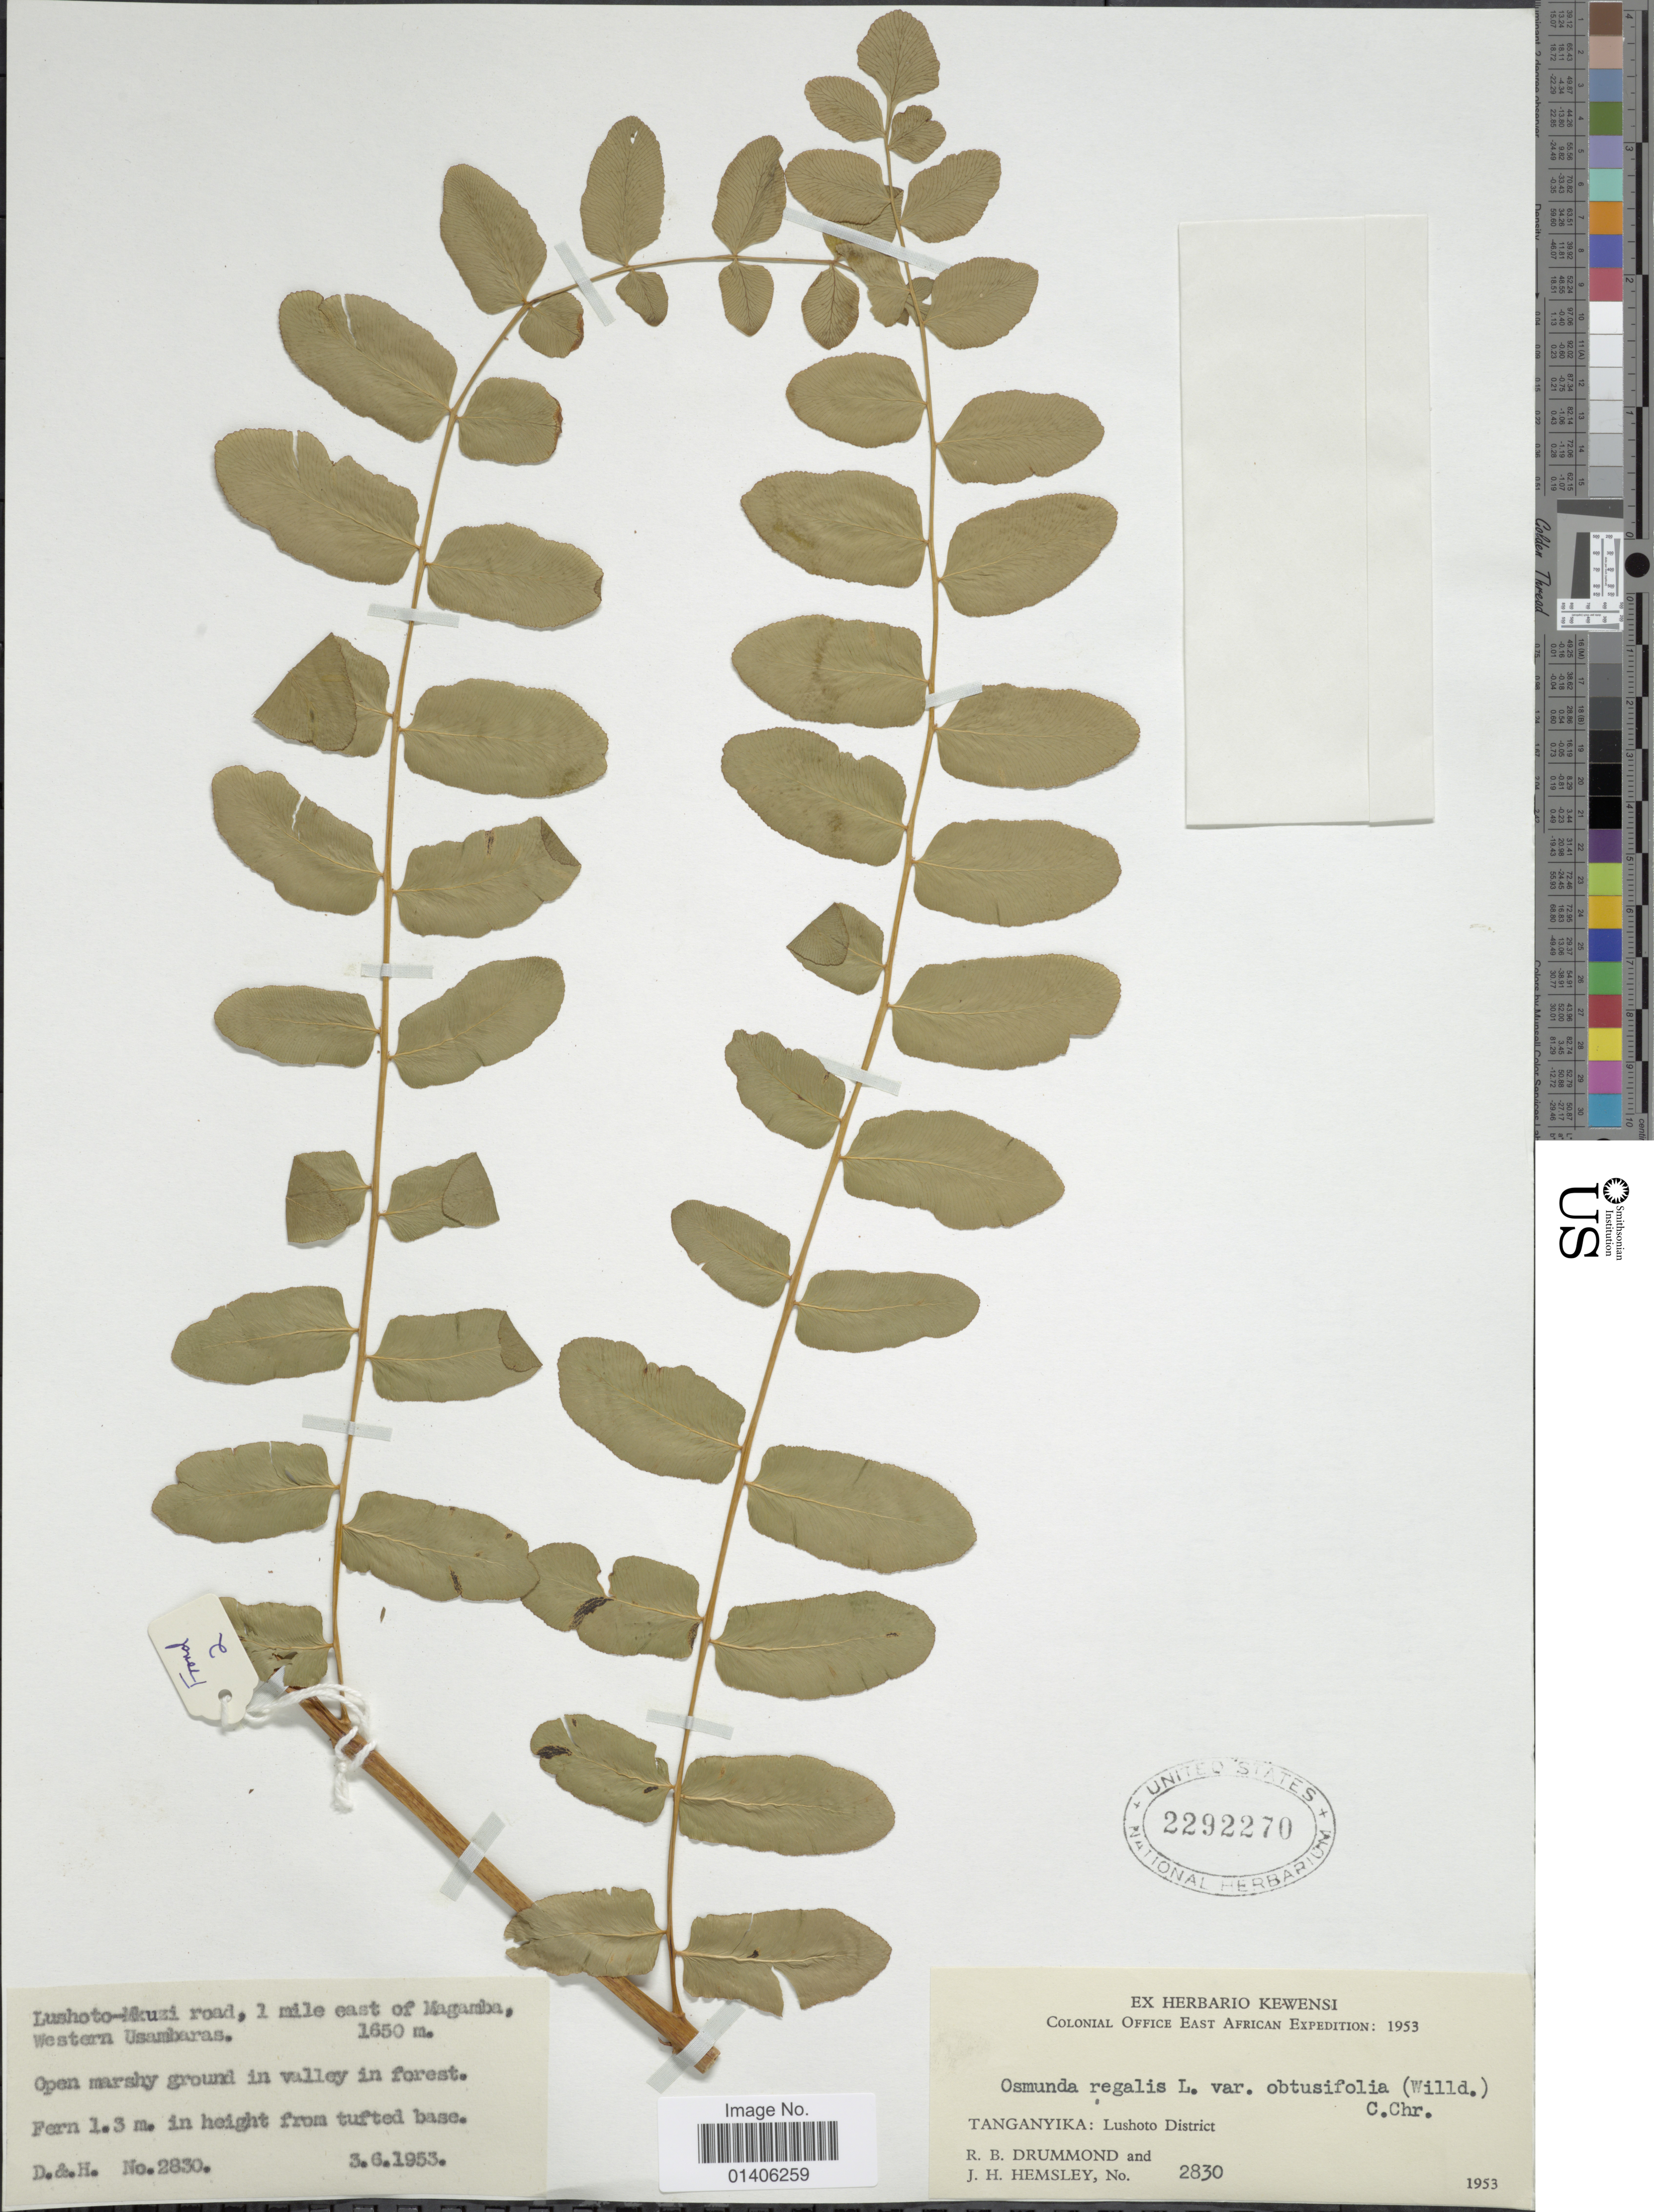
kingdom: Plantae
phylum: Tracheophyta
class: Polypodiopsida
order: Osmundales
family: Osmundaceae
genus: Osmunda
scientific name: Osmunda regalis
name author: L.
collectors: R. Drummond & J. H. Hemsley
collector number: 2830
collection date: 1953-06-03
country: Tanzania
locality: Tanganyika: Lushoto District, Lushoto-Mkuzi road, 1 mile east of Magamba,Western Usambaras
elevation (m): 1650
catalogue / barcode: US 2292270